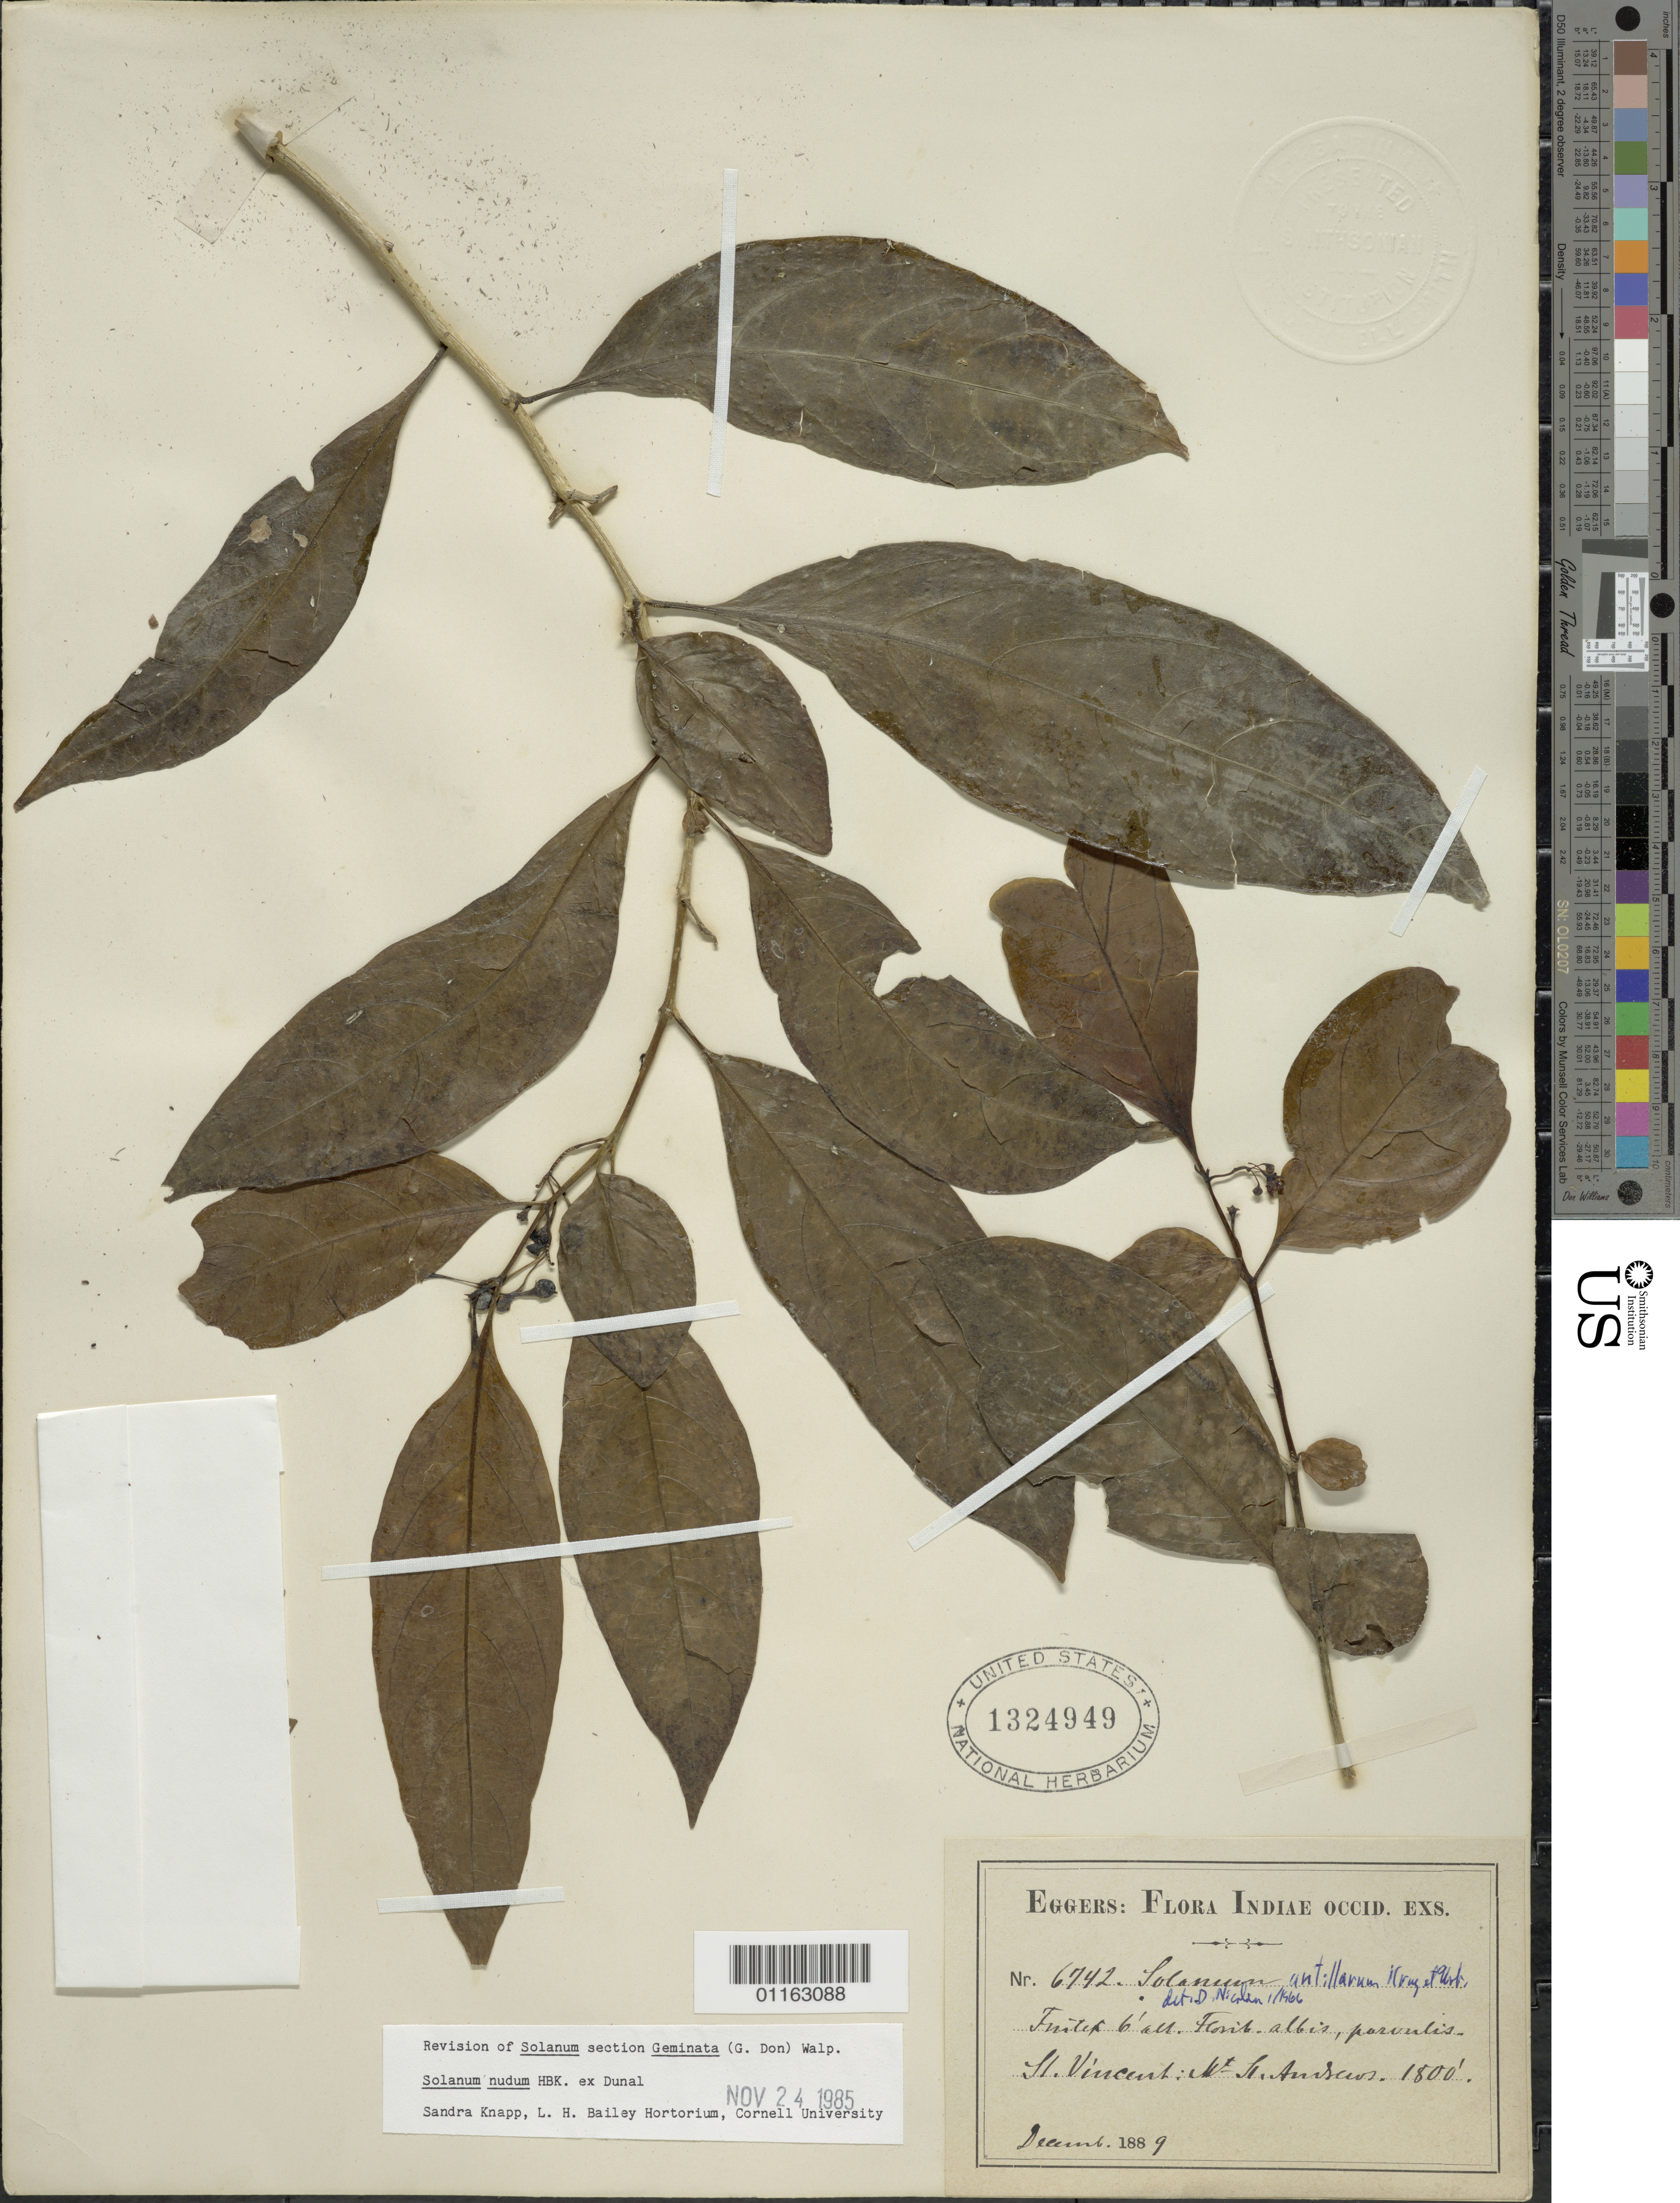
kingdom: Plantae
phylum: Tracheophyta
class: Magnoliopsida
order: Solanales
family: Solanaceae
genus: Solanum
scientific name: Solanum nudum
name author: Humb. & Bonpl. ex Dunal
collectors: -. Eggers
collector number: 6742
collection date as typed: Dec 1889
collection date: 1889-12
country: St. Vincent - Grenadines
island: St. Vincent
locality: Mt. St. Andrew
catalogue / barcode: US 1324949